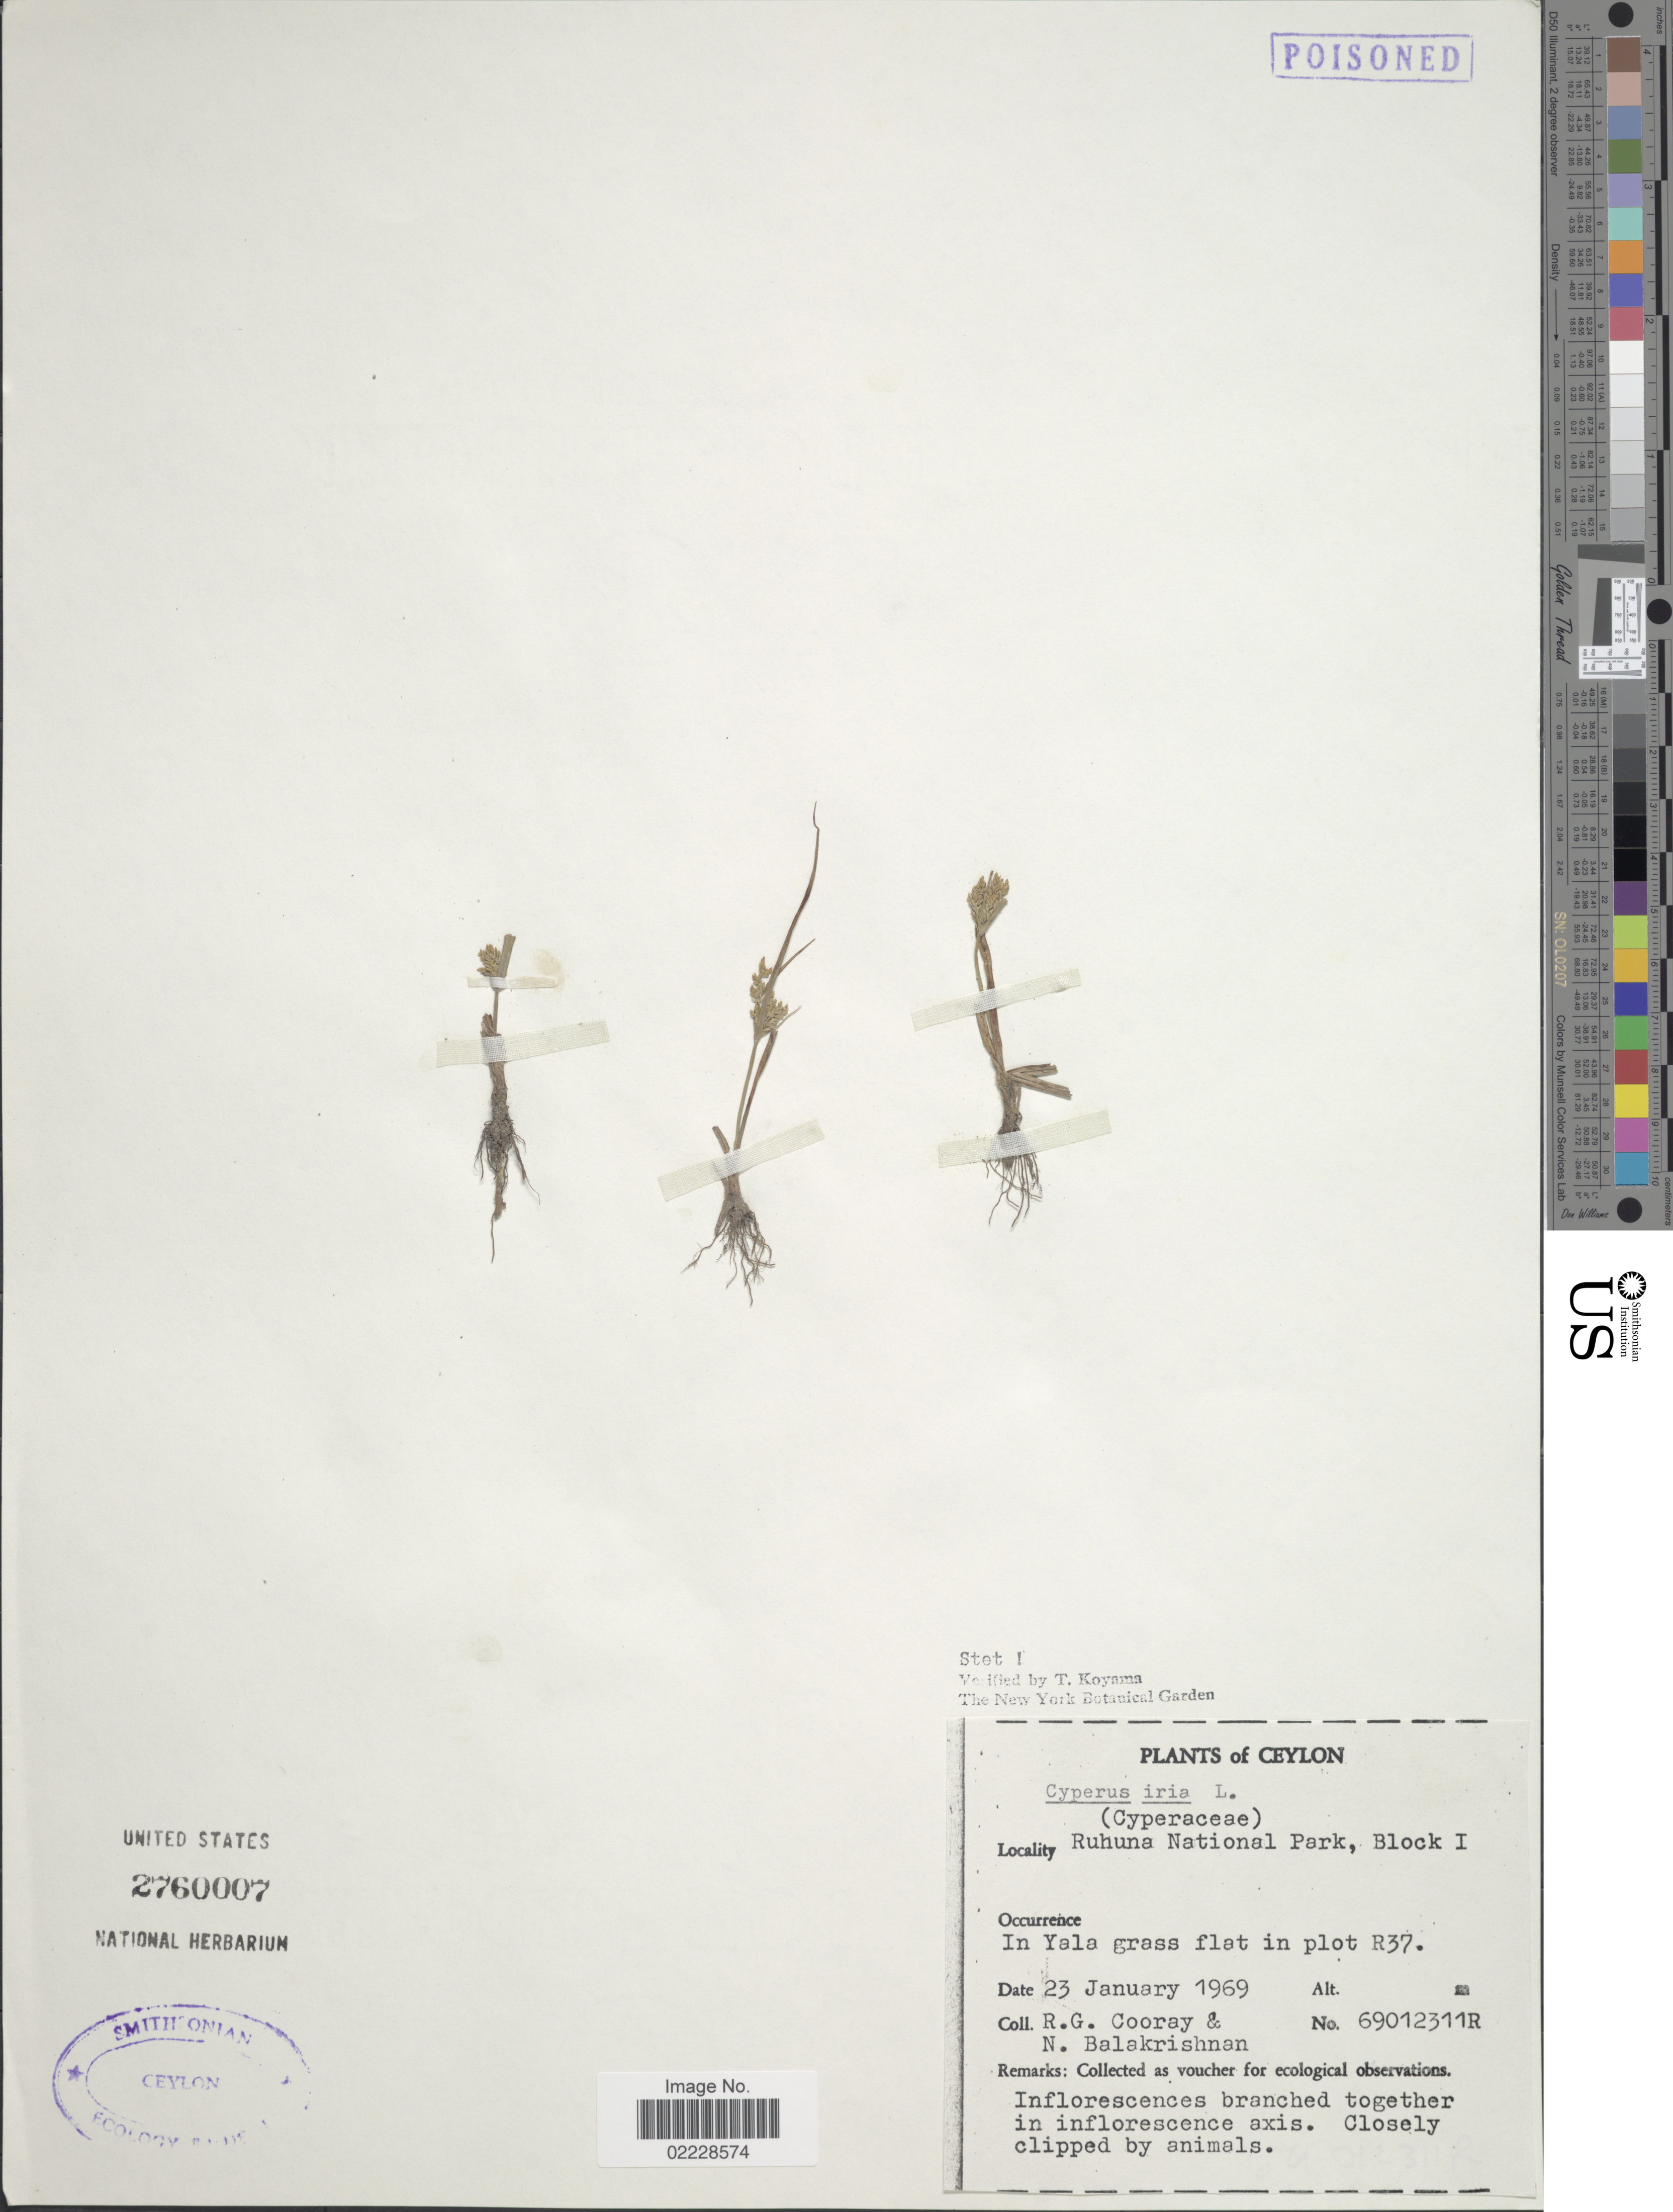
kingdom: Plantae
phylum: Tracheophyta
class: Liliopsida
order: Poales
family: Cyperaceae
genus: Cyperus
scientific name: Cyperus iria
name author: L.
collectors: R. Cooray & N. Balakrishnan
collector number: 69012311R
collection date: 1969-01-23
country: Sri Lanka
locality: Ceylon, Ruhuna National Park, Block I. In Yala grass flat in plot R37.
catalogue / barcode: US 2760007